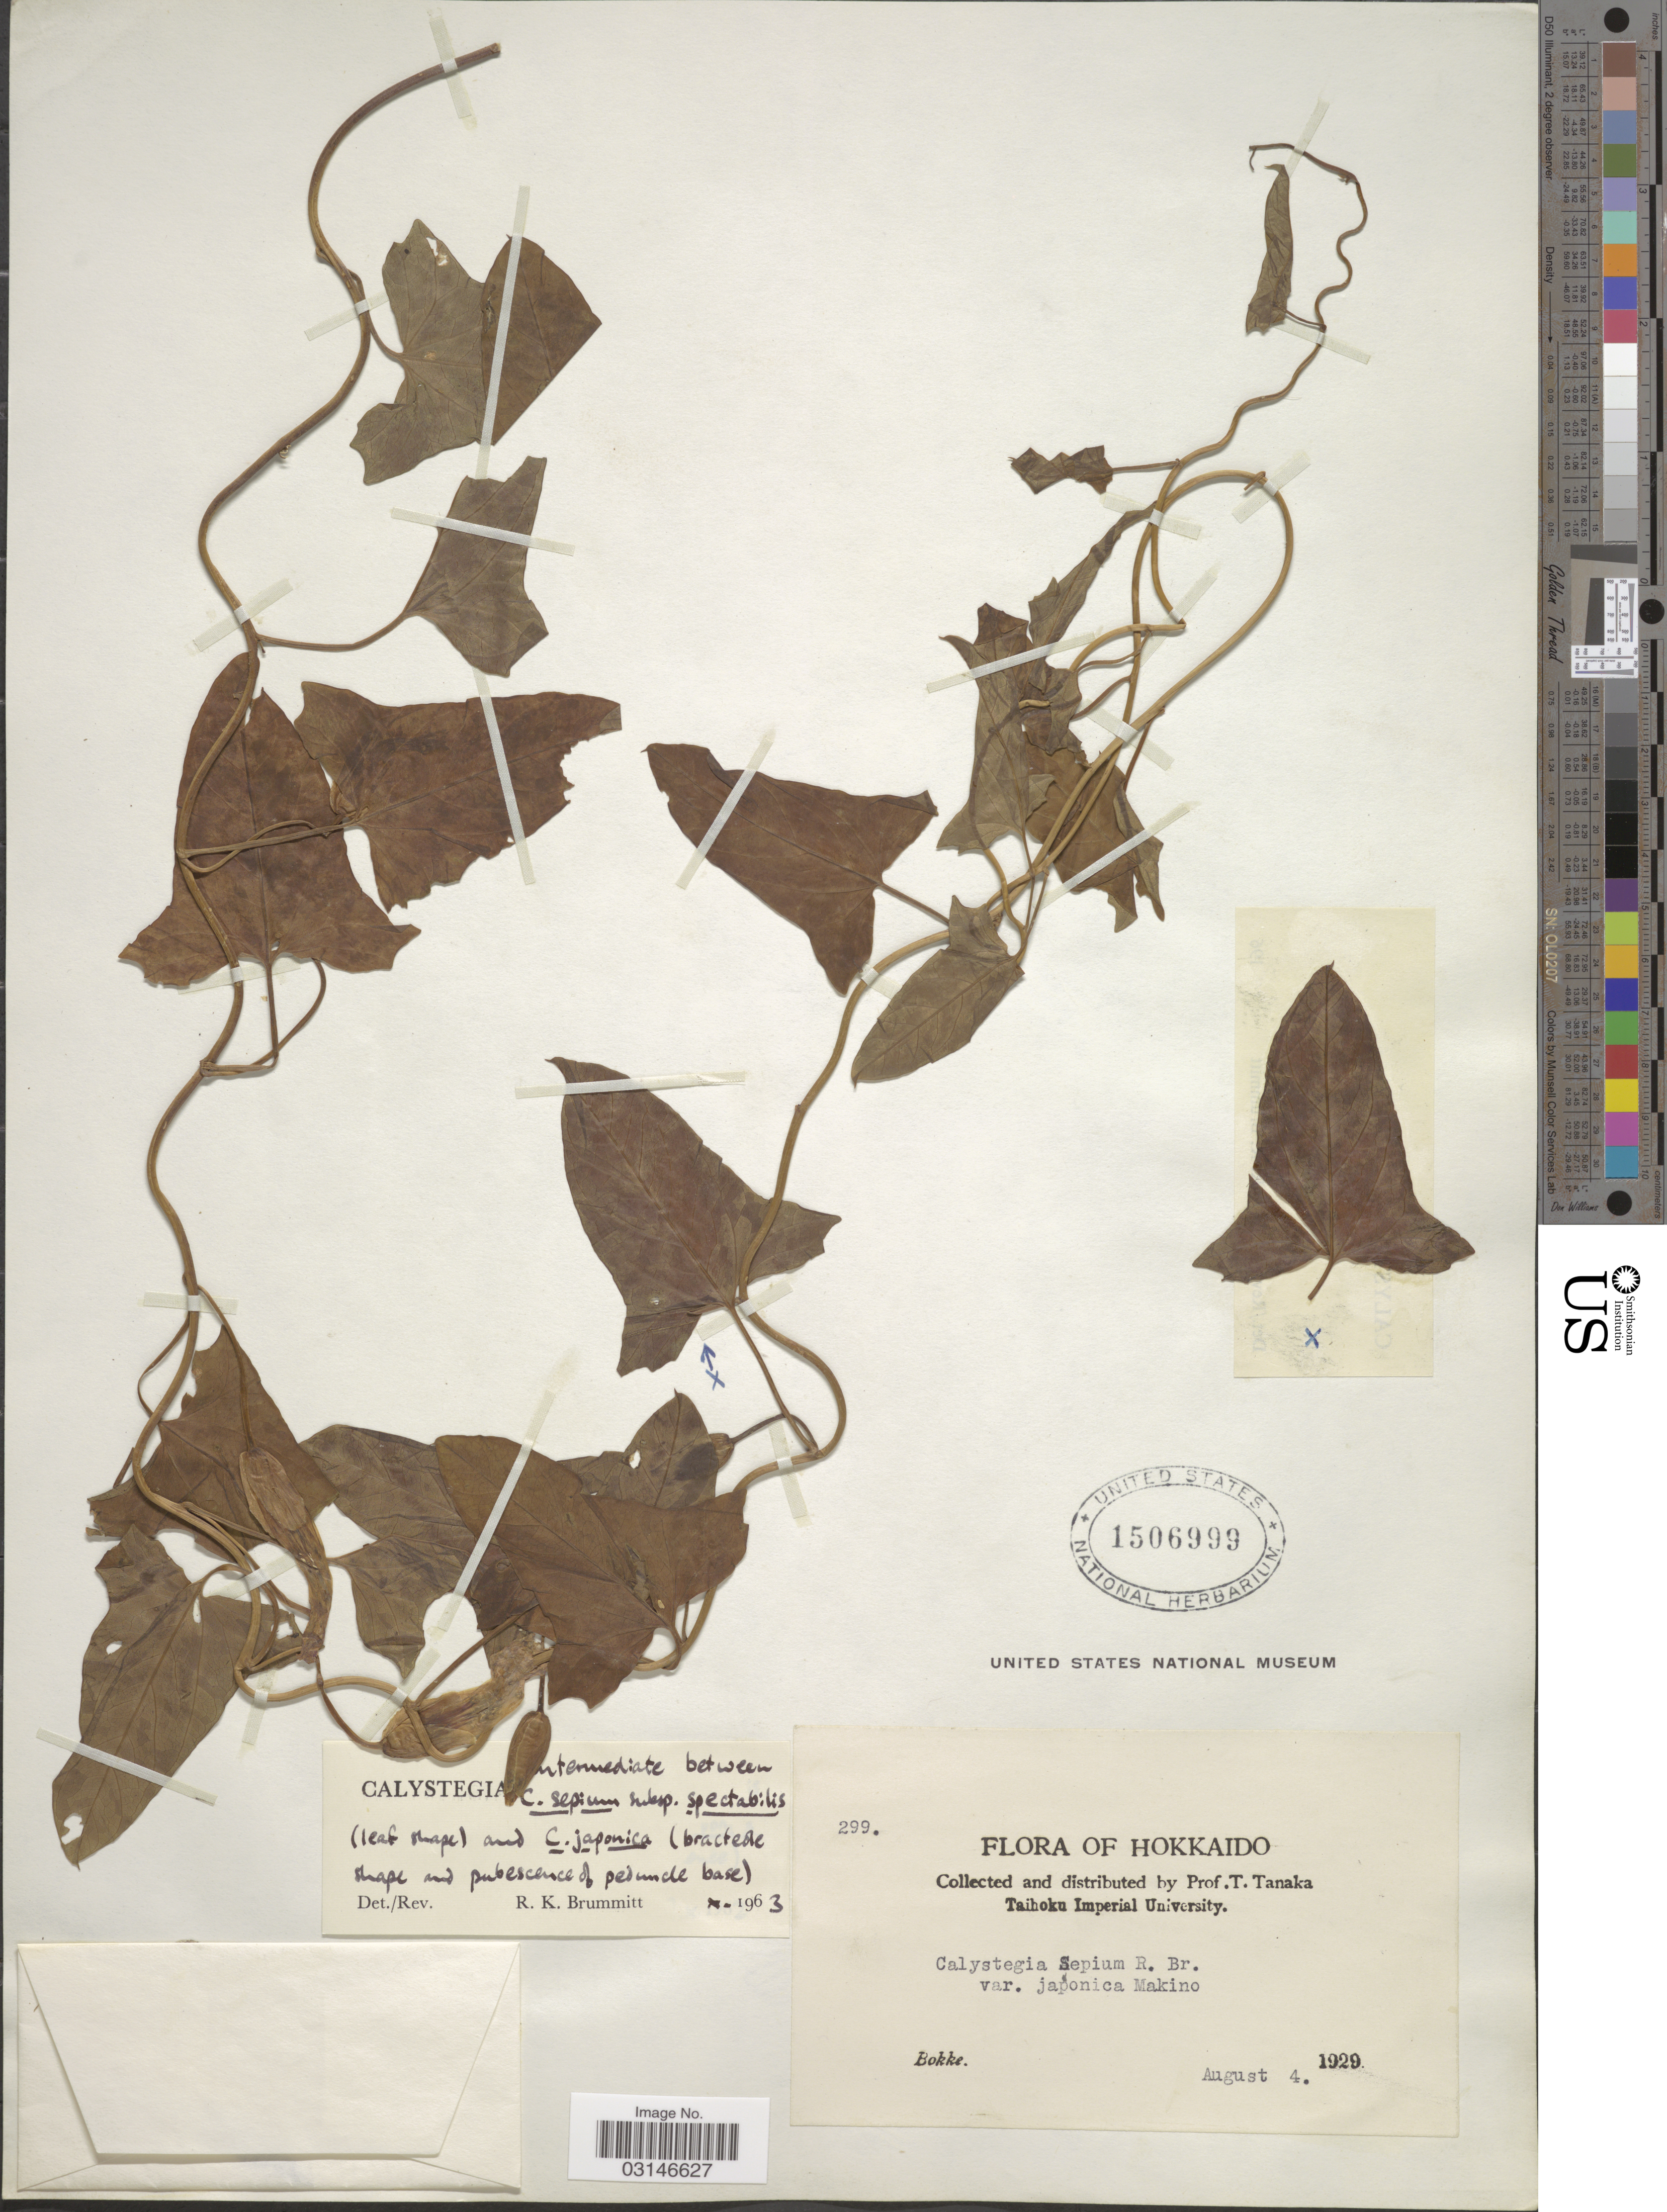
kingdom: Plantae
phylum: Tracheophyta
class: Magnoliopsida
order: Solanales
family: Convolvulaceae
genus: Calystegia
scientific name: Calystegia sepium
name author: (L.) R. Br.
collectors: T. Tanaka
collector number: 299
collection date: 1929-08-04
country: Japan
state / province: Hokkaidō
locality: Bokke.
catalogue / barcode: US 1506999